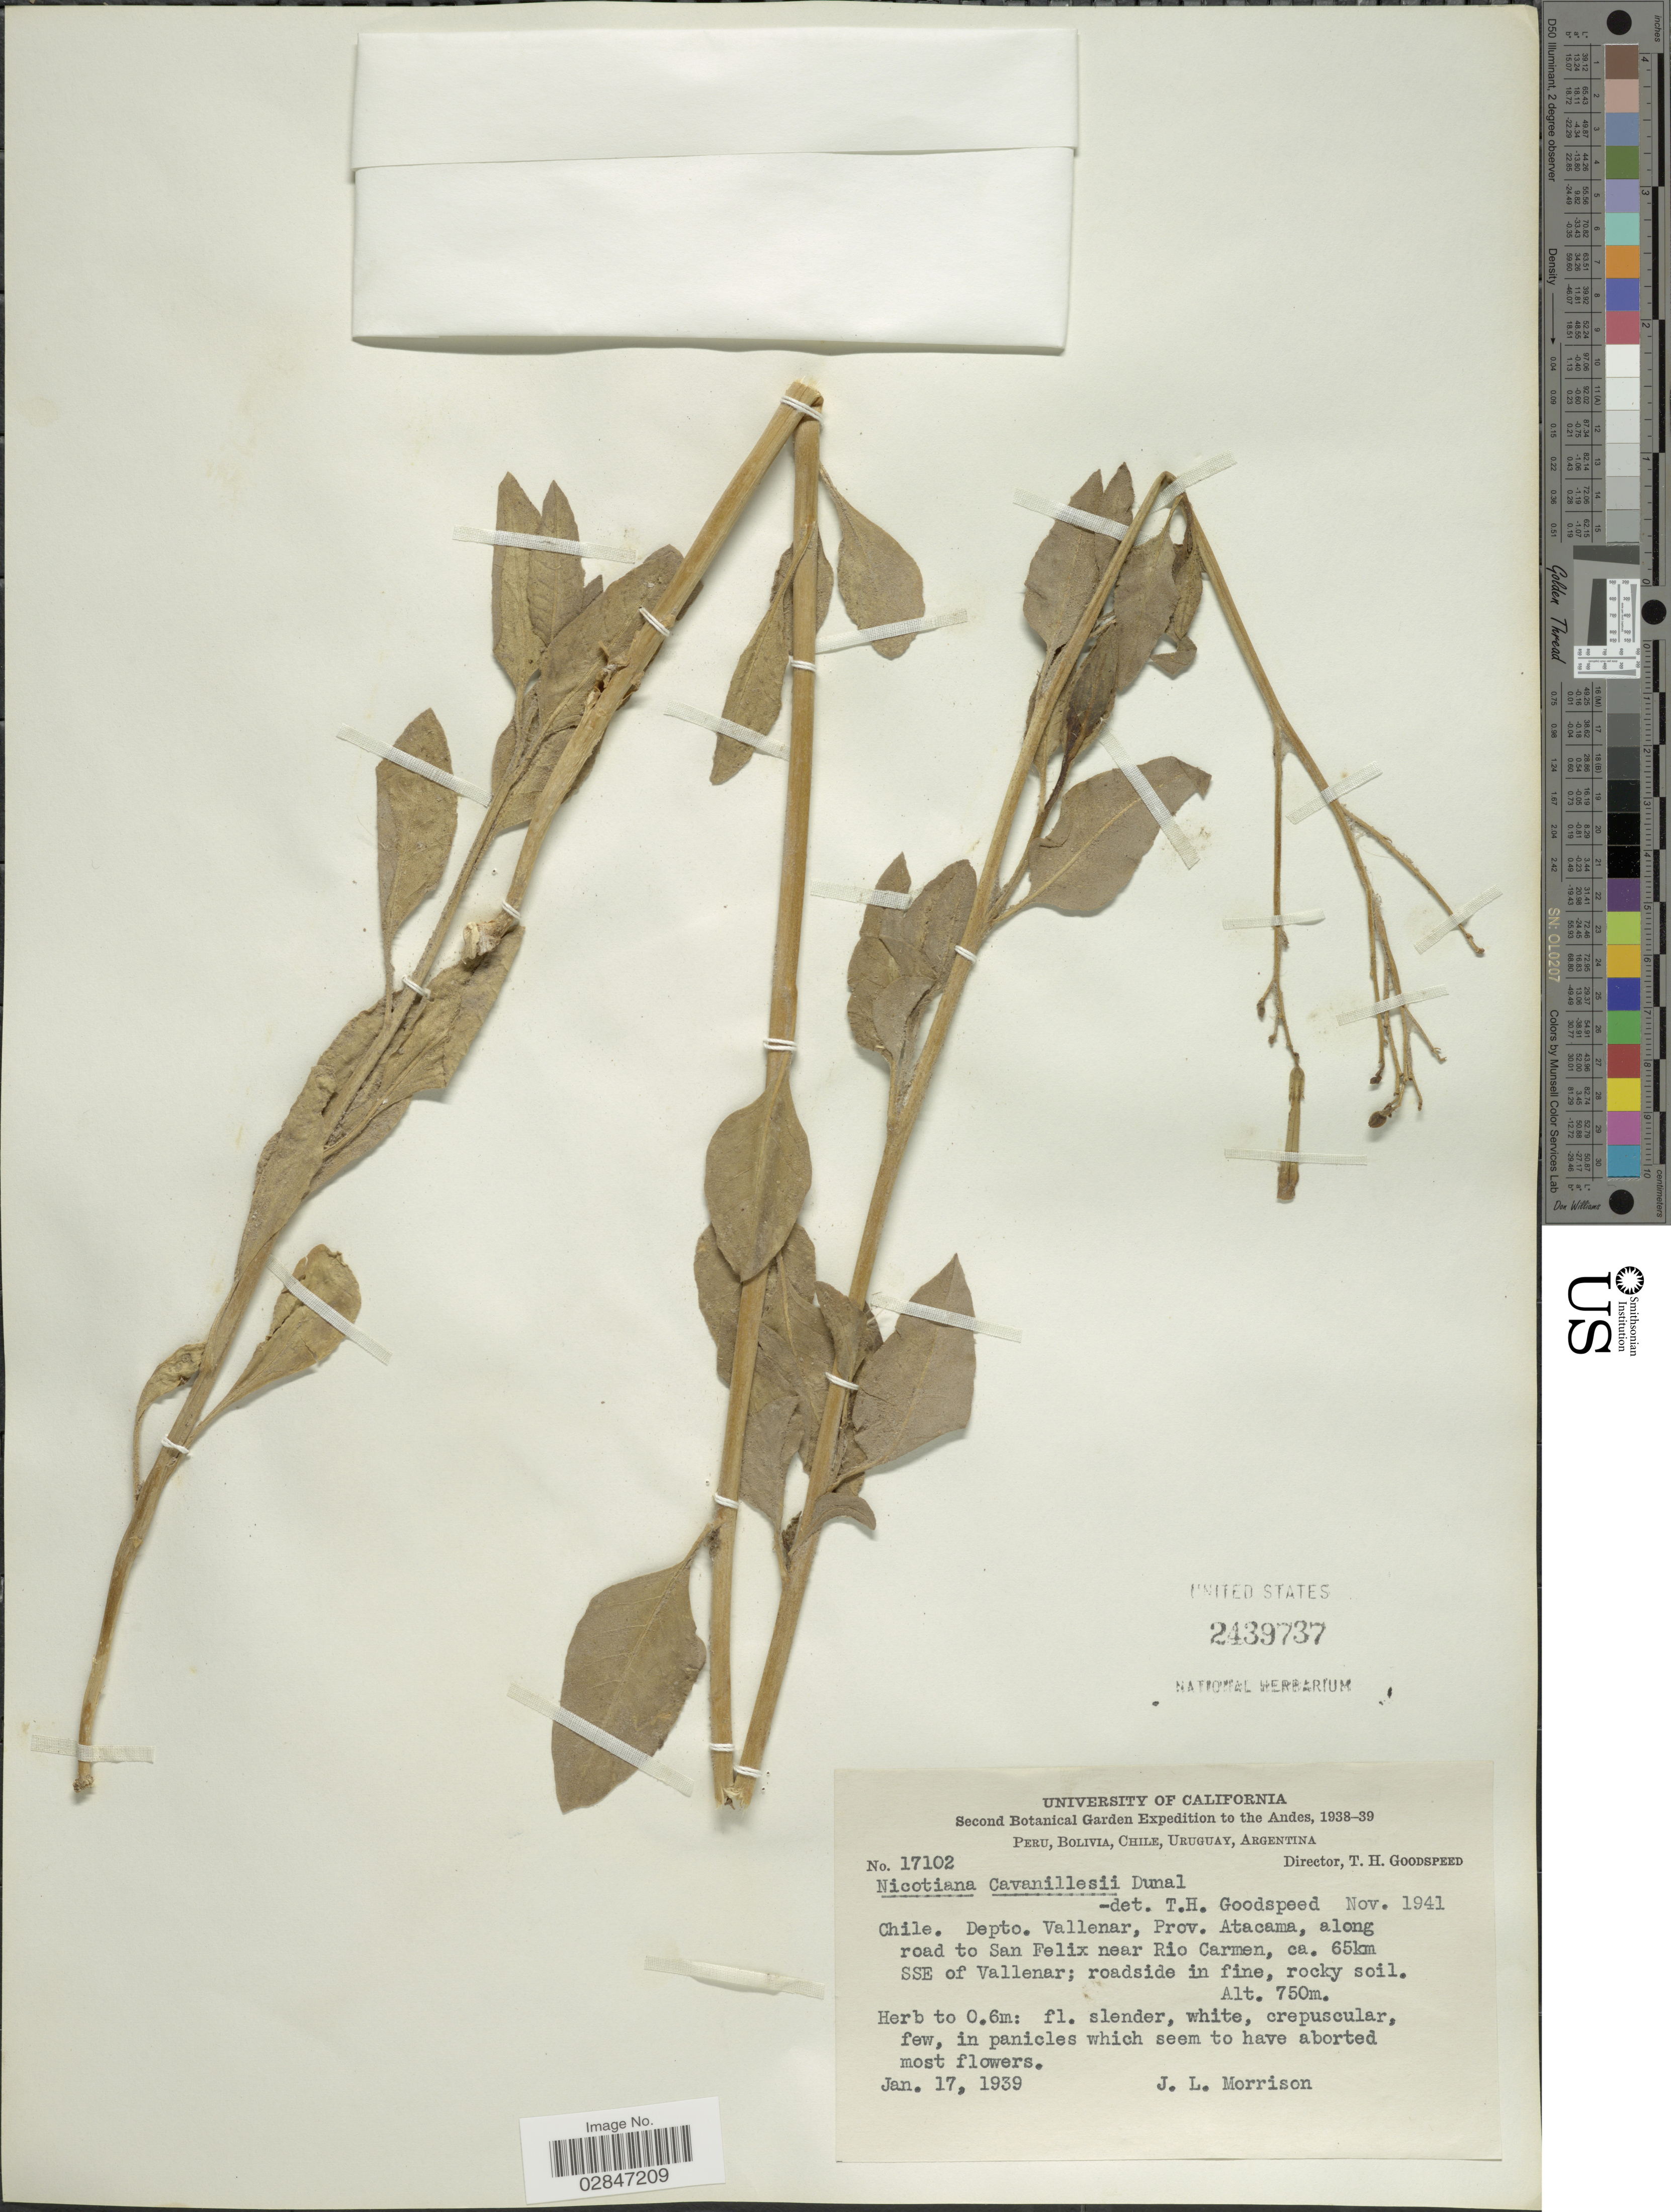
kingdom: Plantae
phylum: Tracheophyta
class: Magnoliopsida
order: Solanales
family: Solanaceae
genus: Nicotiana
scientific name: Nicotiana plumbaginifolia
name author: Viv.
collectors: J. Morrison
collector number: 17102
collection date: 1939-01-17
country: Chile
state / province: Atacama (III)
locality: The Andes, Depto. Vallenar, Prov. Atacama, along road to San Felix near Rio Carmen, ca. 65km SSE of Vallenar.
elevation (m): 750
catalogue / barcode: US 2439737